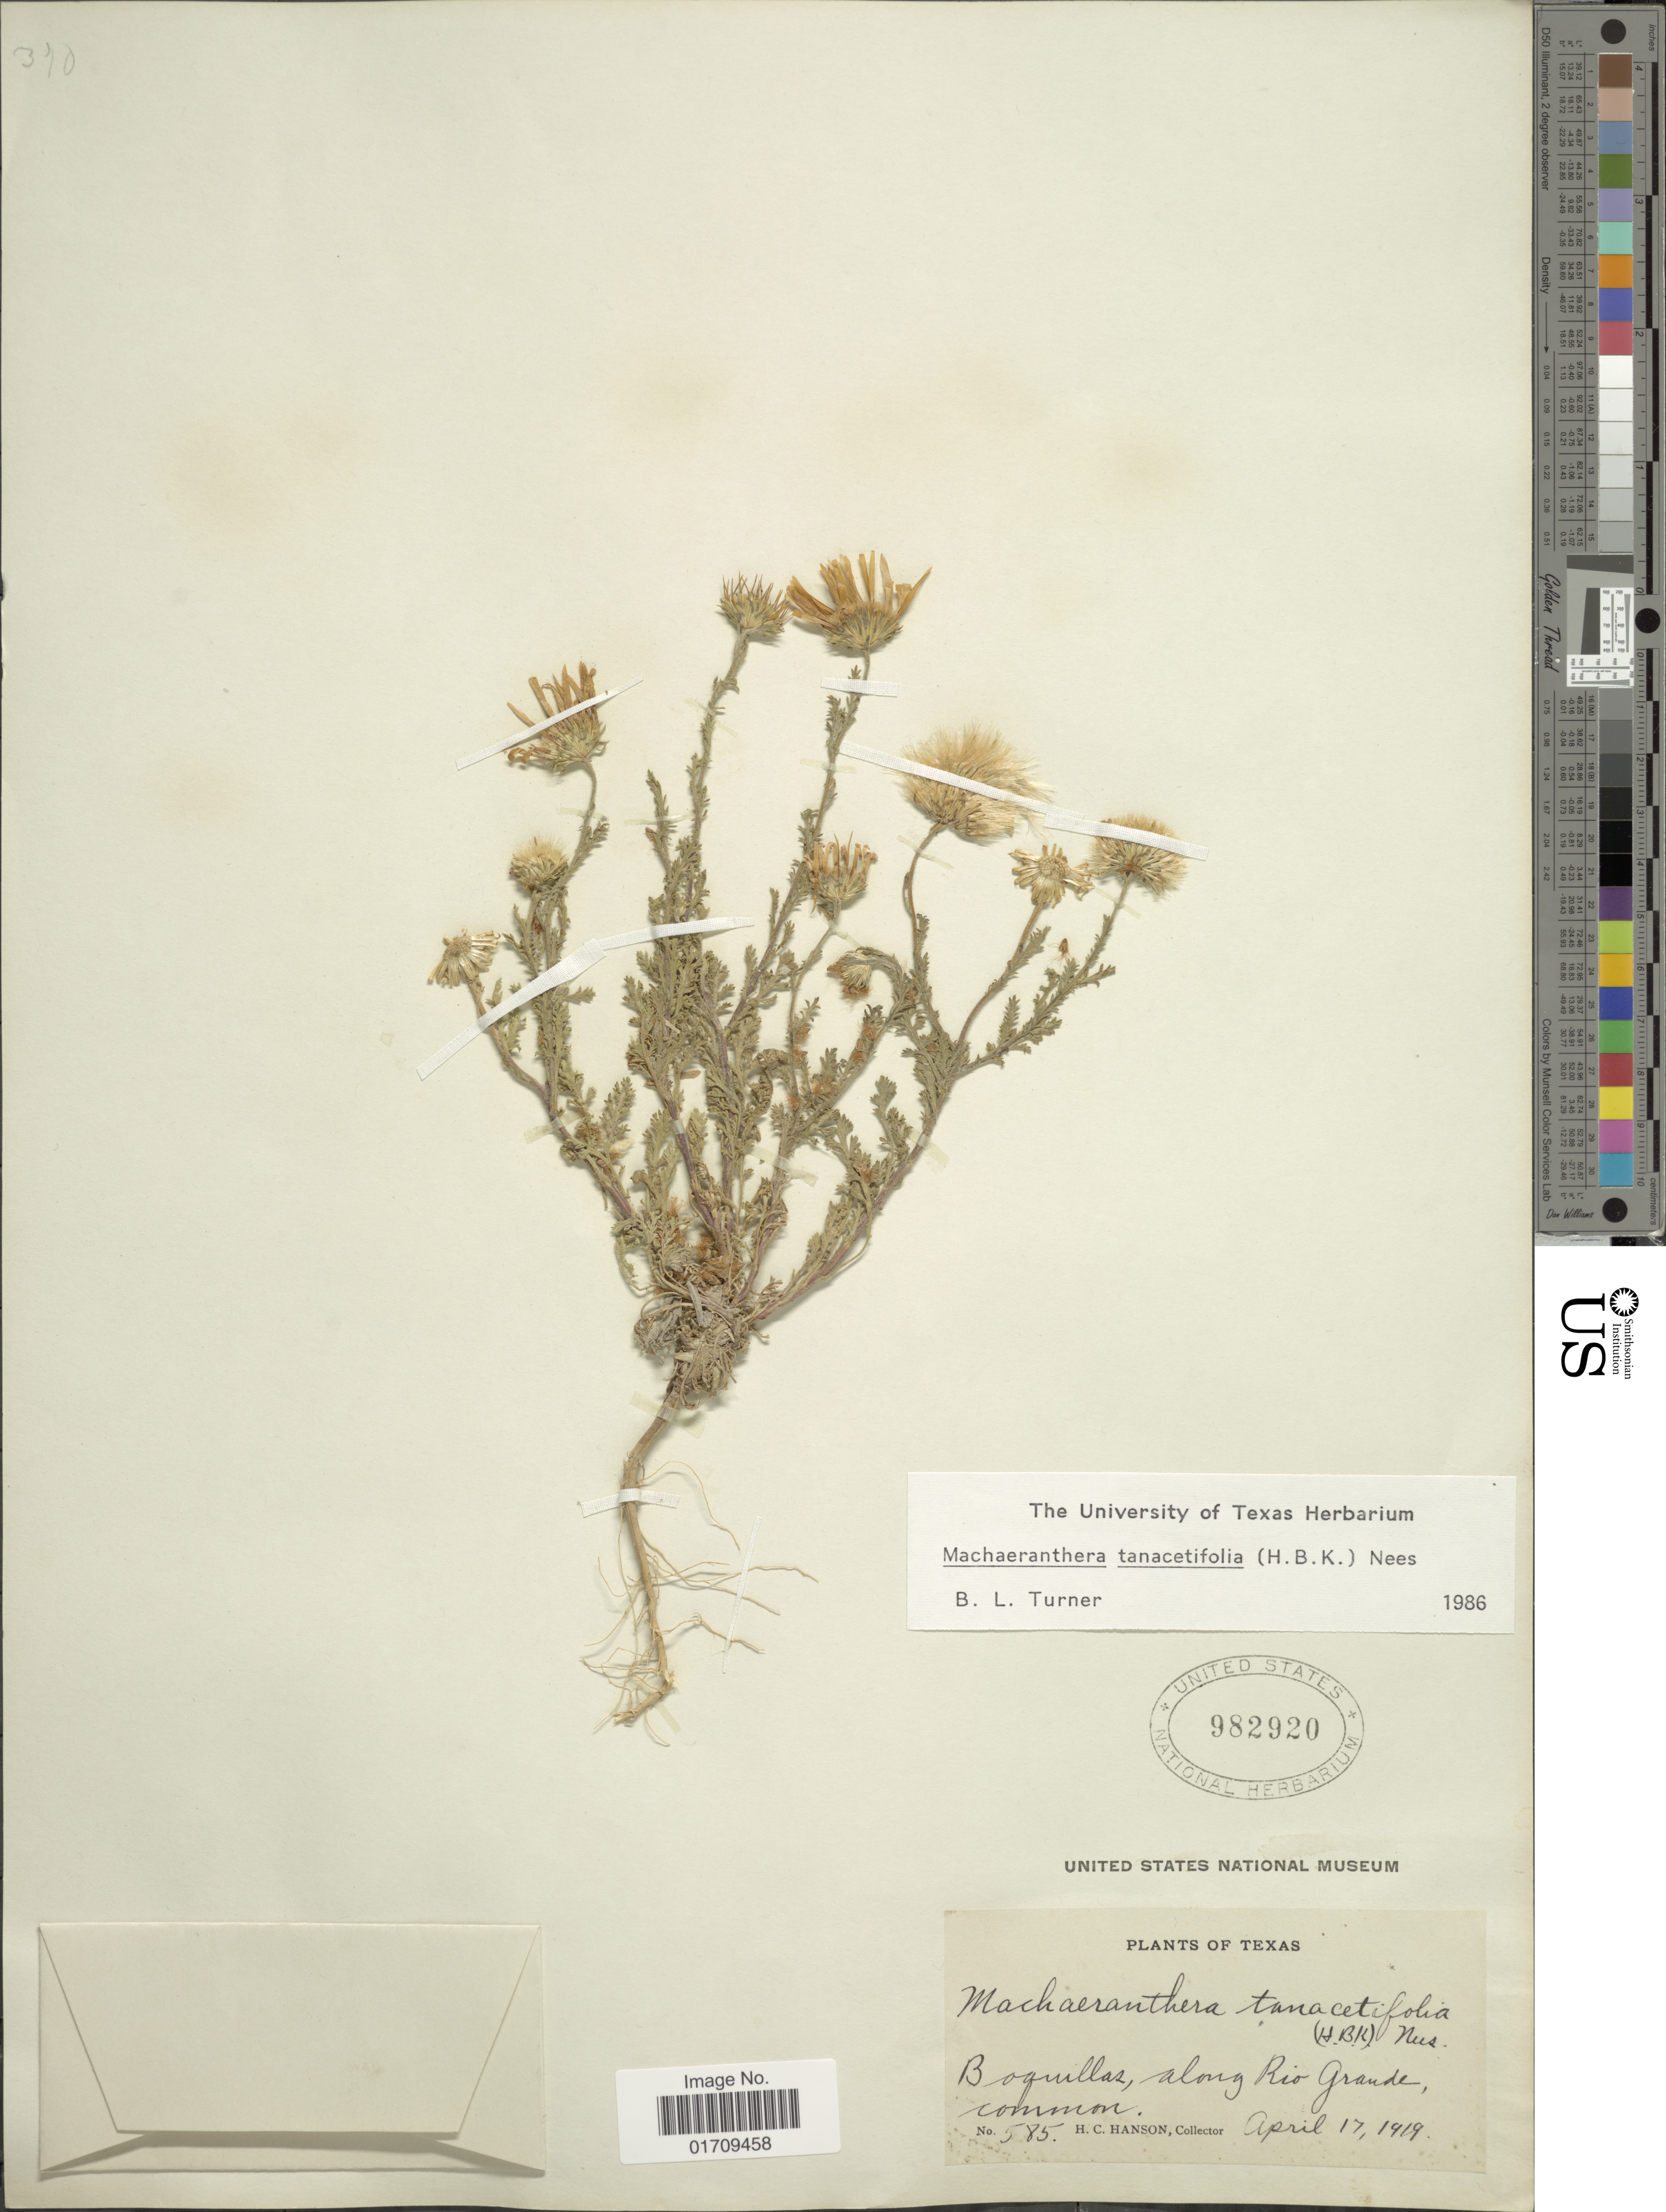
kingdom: Plantae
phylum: Tracheophyta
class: Magnoliopsida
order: Asterales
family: Asteraceae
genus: Machaeranthera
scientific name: Machaeranthera tanacetifolia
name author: (Kunth) Nees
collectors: H. Hanson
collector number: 585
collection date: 1919-04-17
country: United States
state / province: Texas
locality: Boquillas, along Rio Grande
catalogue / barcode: US 982920